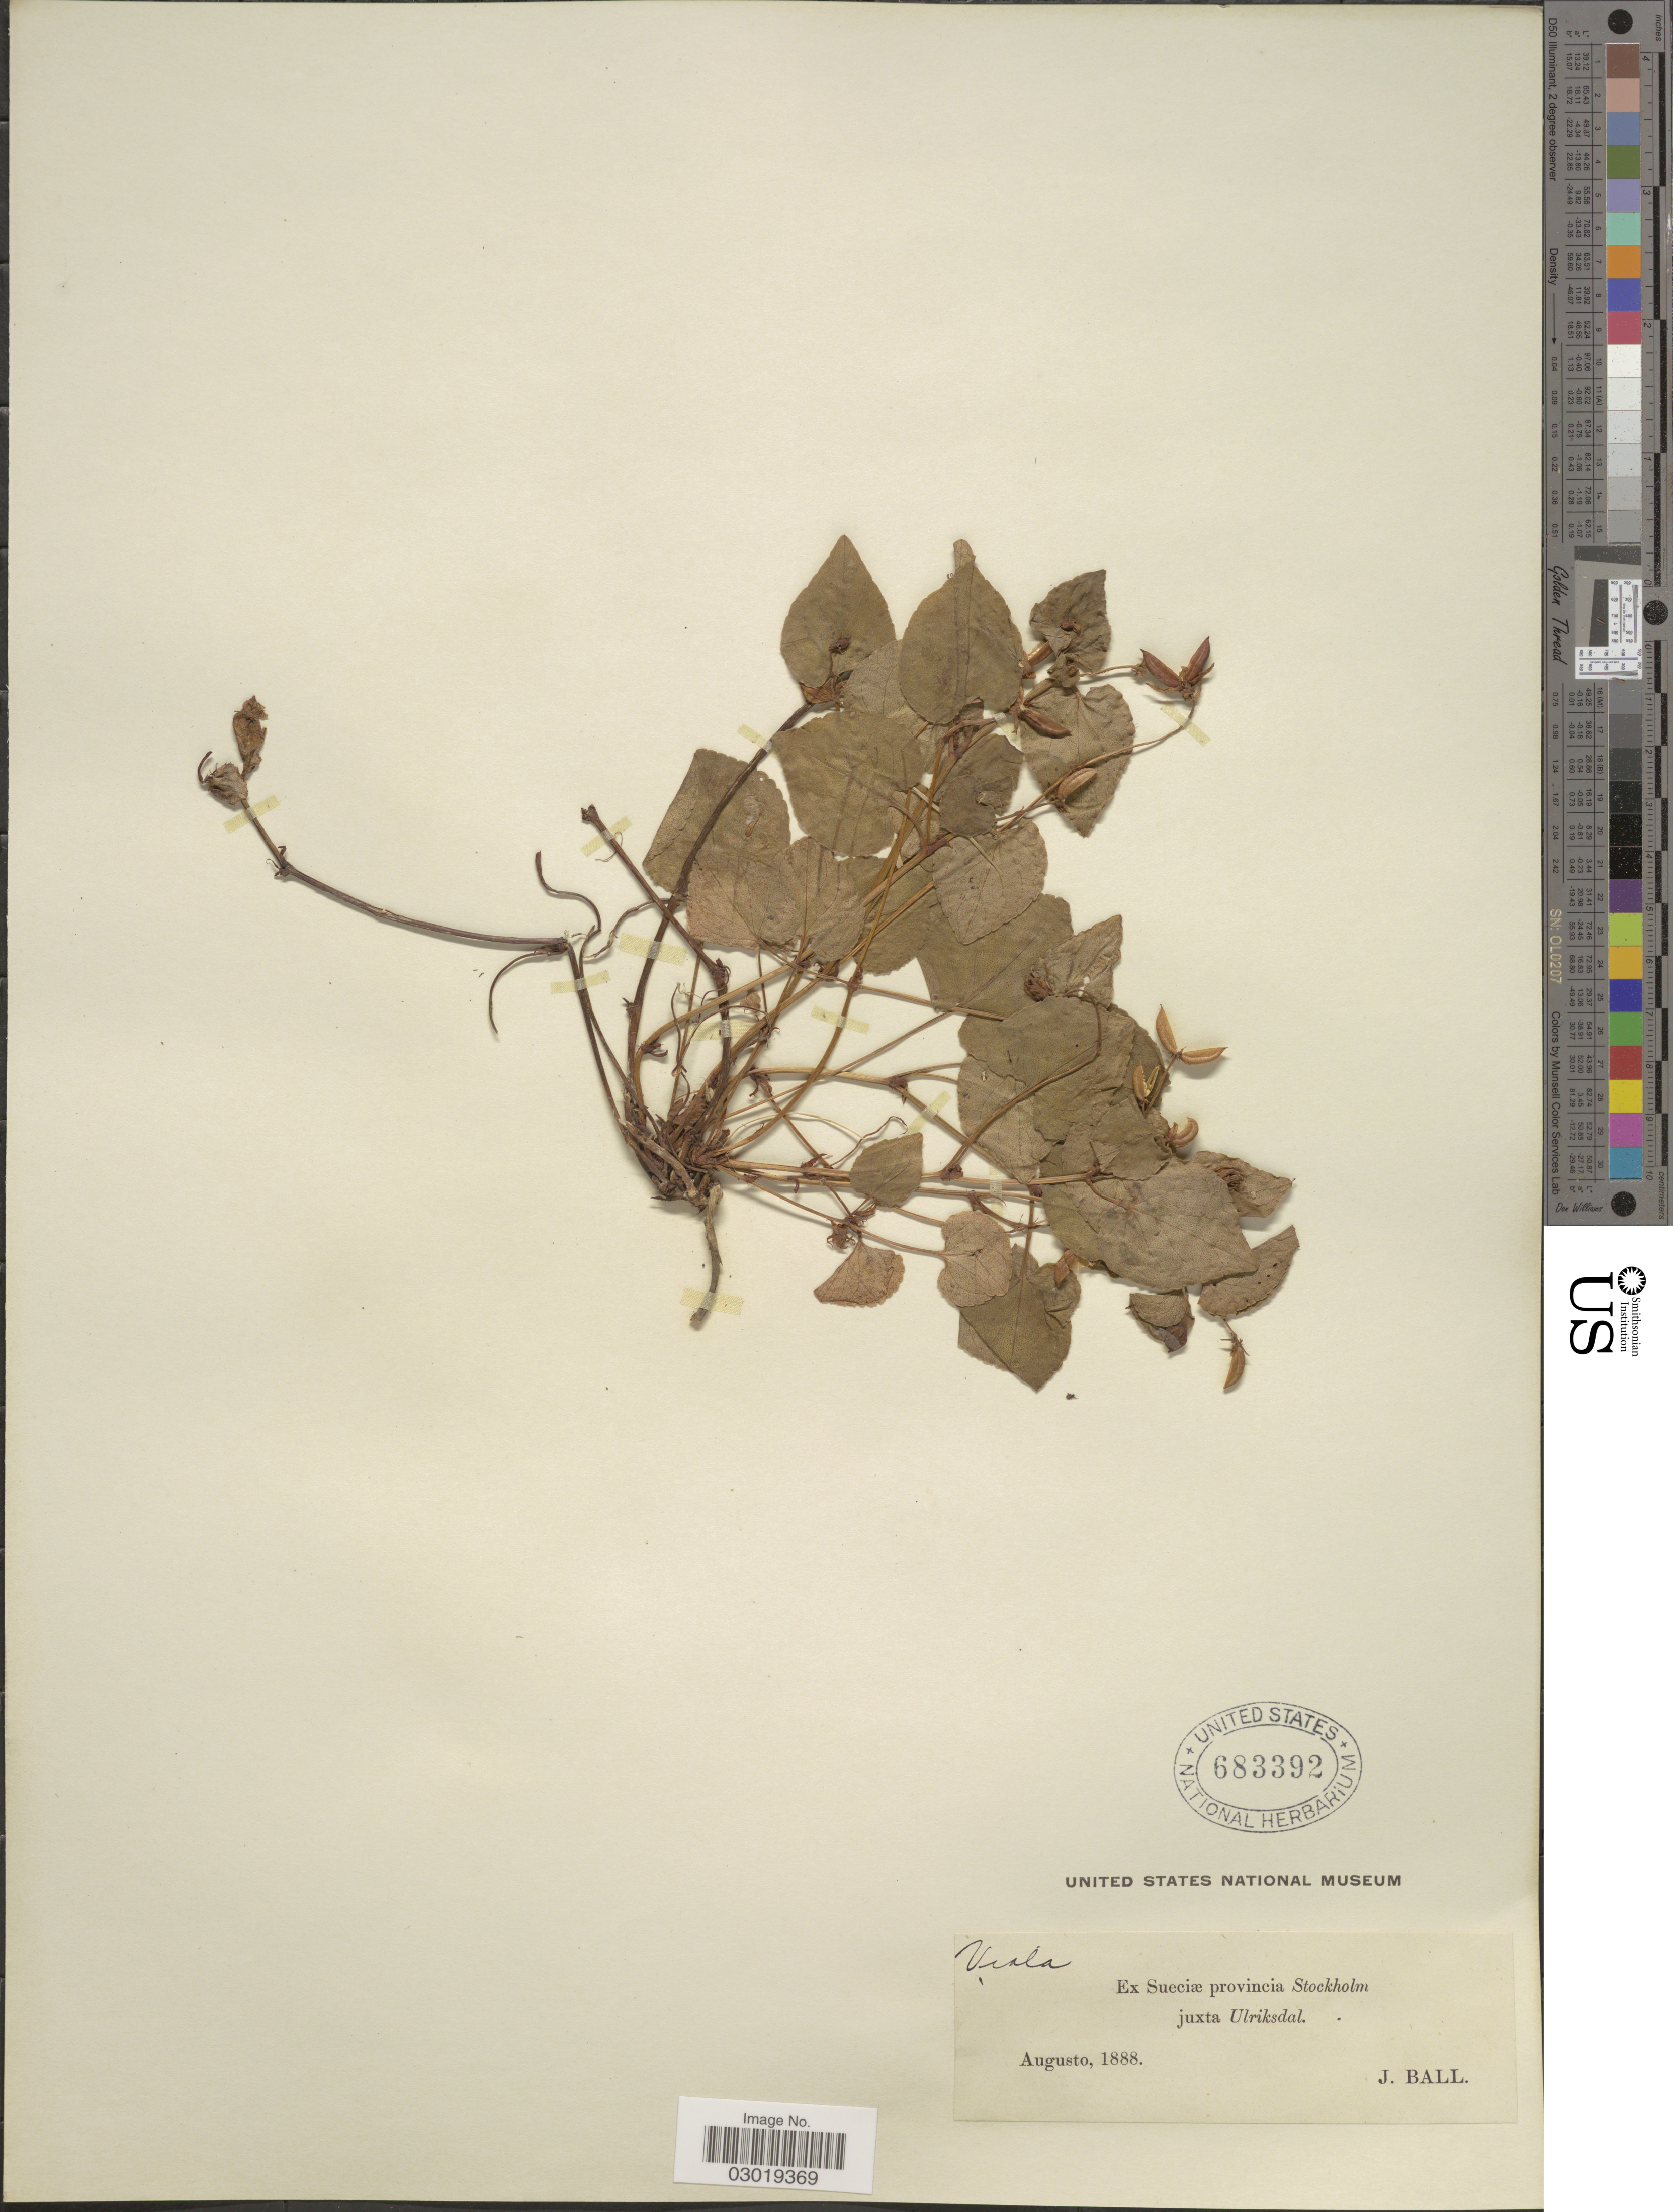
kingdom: Plantae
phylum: Tracheophyta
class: Magnoliopsida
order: Malpighiales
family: Violaceae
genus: Viola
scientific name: Viola sp.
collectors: J. Ball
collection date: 1888-08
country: Sweden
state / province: Stockholm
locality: Sueciæ provincia Stockholm juxta Ulriksdal.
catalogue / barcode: US 683392